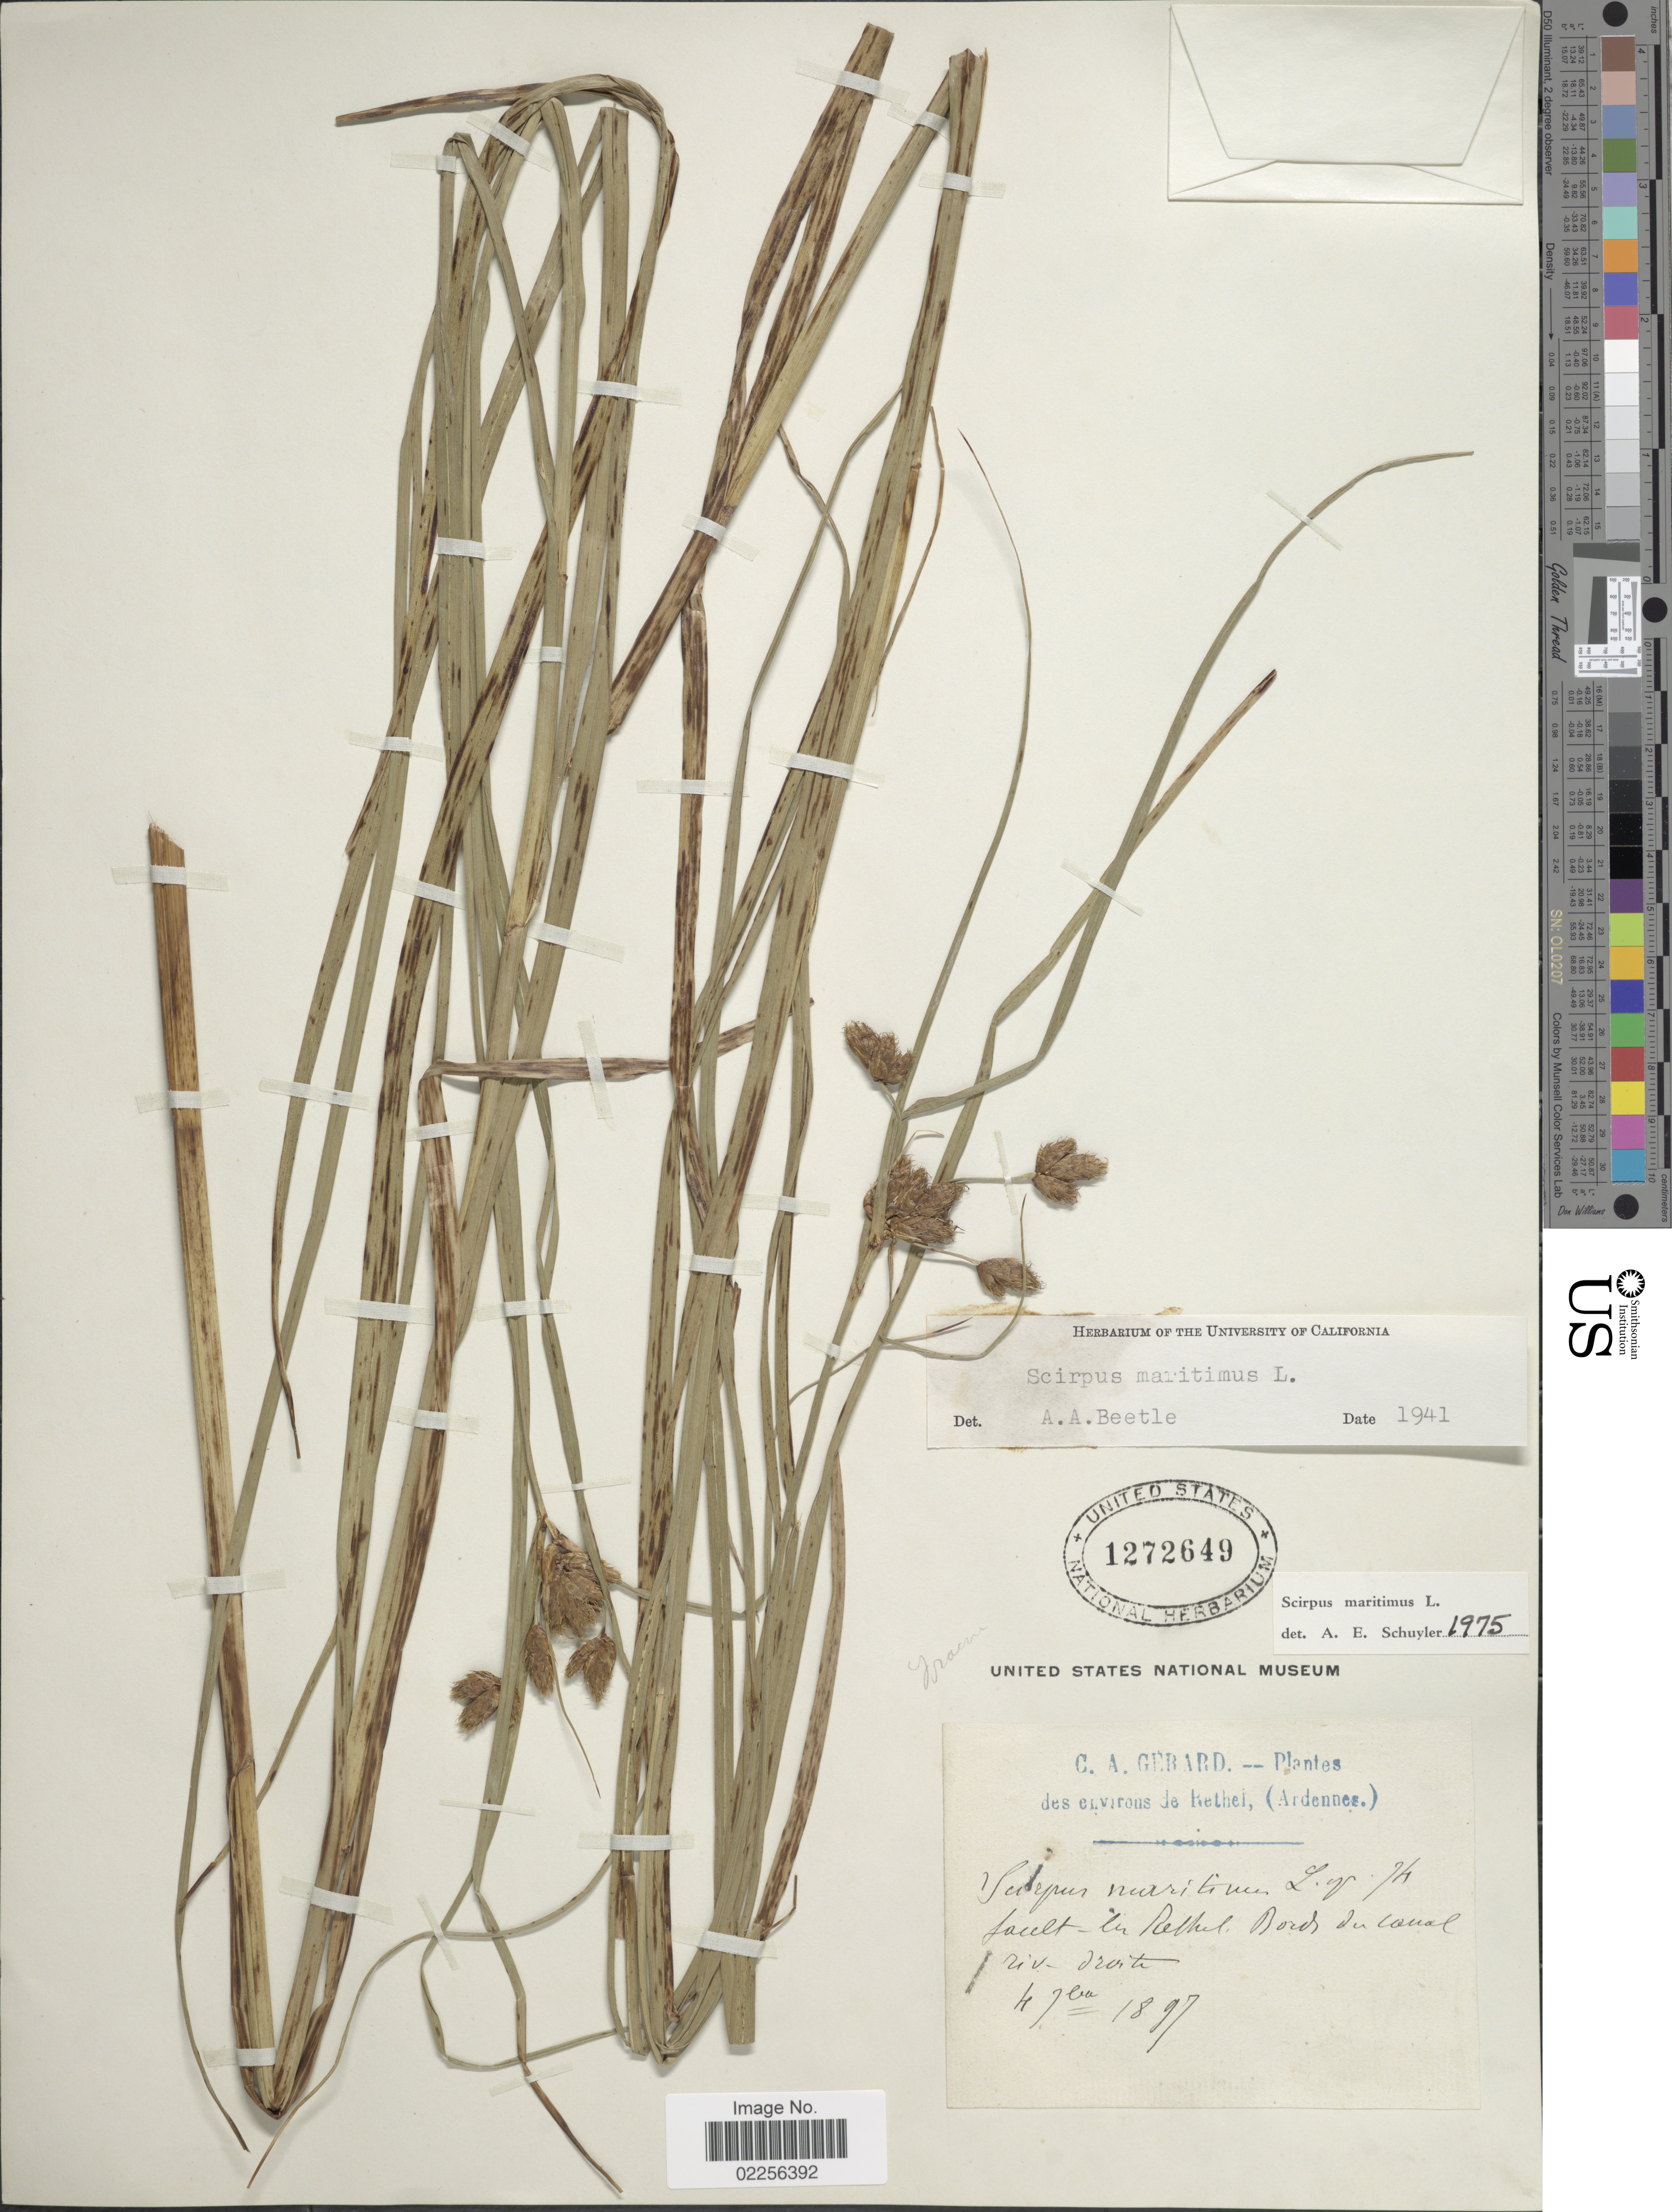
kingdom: Plantae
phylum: Tracheophyta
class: Liliopsida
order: Poales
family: Cyperaceae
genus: Bolboschoenus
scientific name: Bolboschoenus maritimus subsp. maritimus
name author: (L.) Palla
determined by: Strong, Mark T., (BOT), Smithsonian Institution - National Museum of Natural History (UNITED STATES)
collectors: C. Gerard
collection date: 1897-09-04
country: France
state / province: Grand Est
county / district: Ardennes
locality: Environs de Rethel (Ardennes), bords du canal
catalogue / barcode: US 1272649